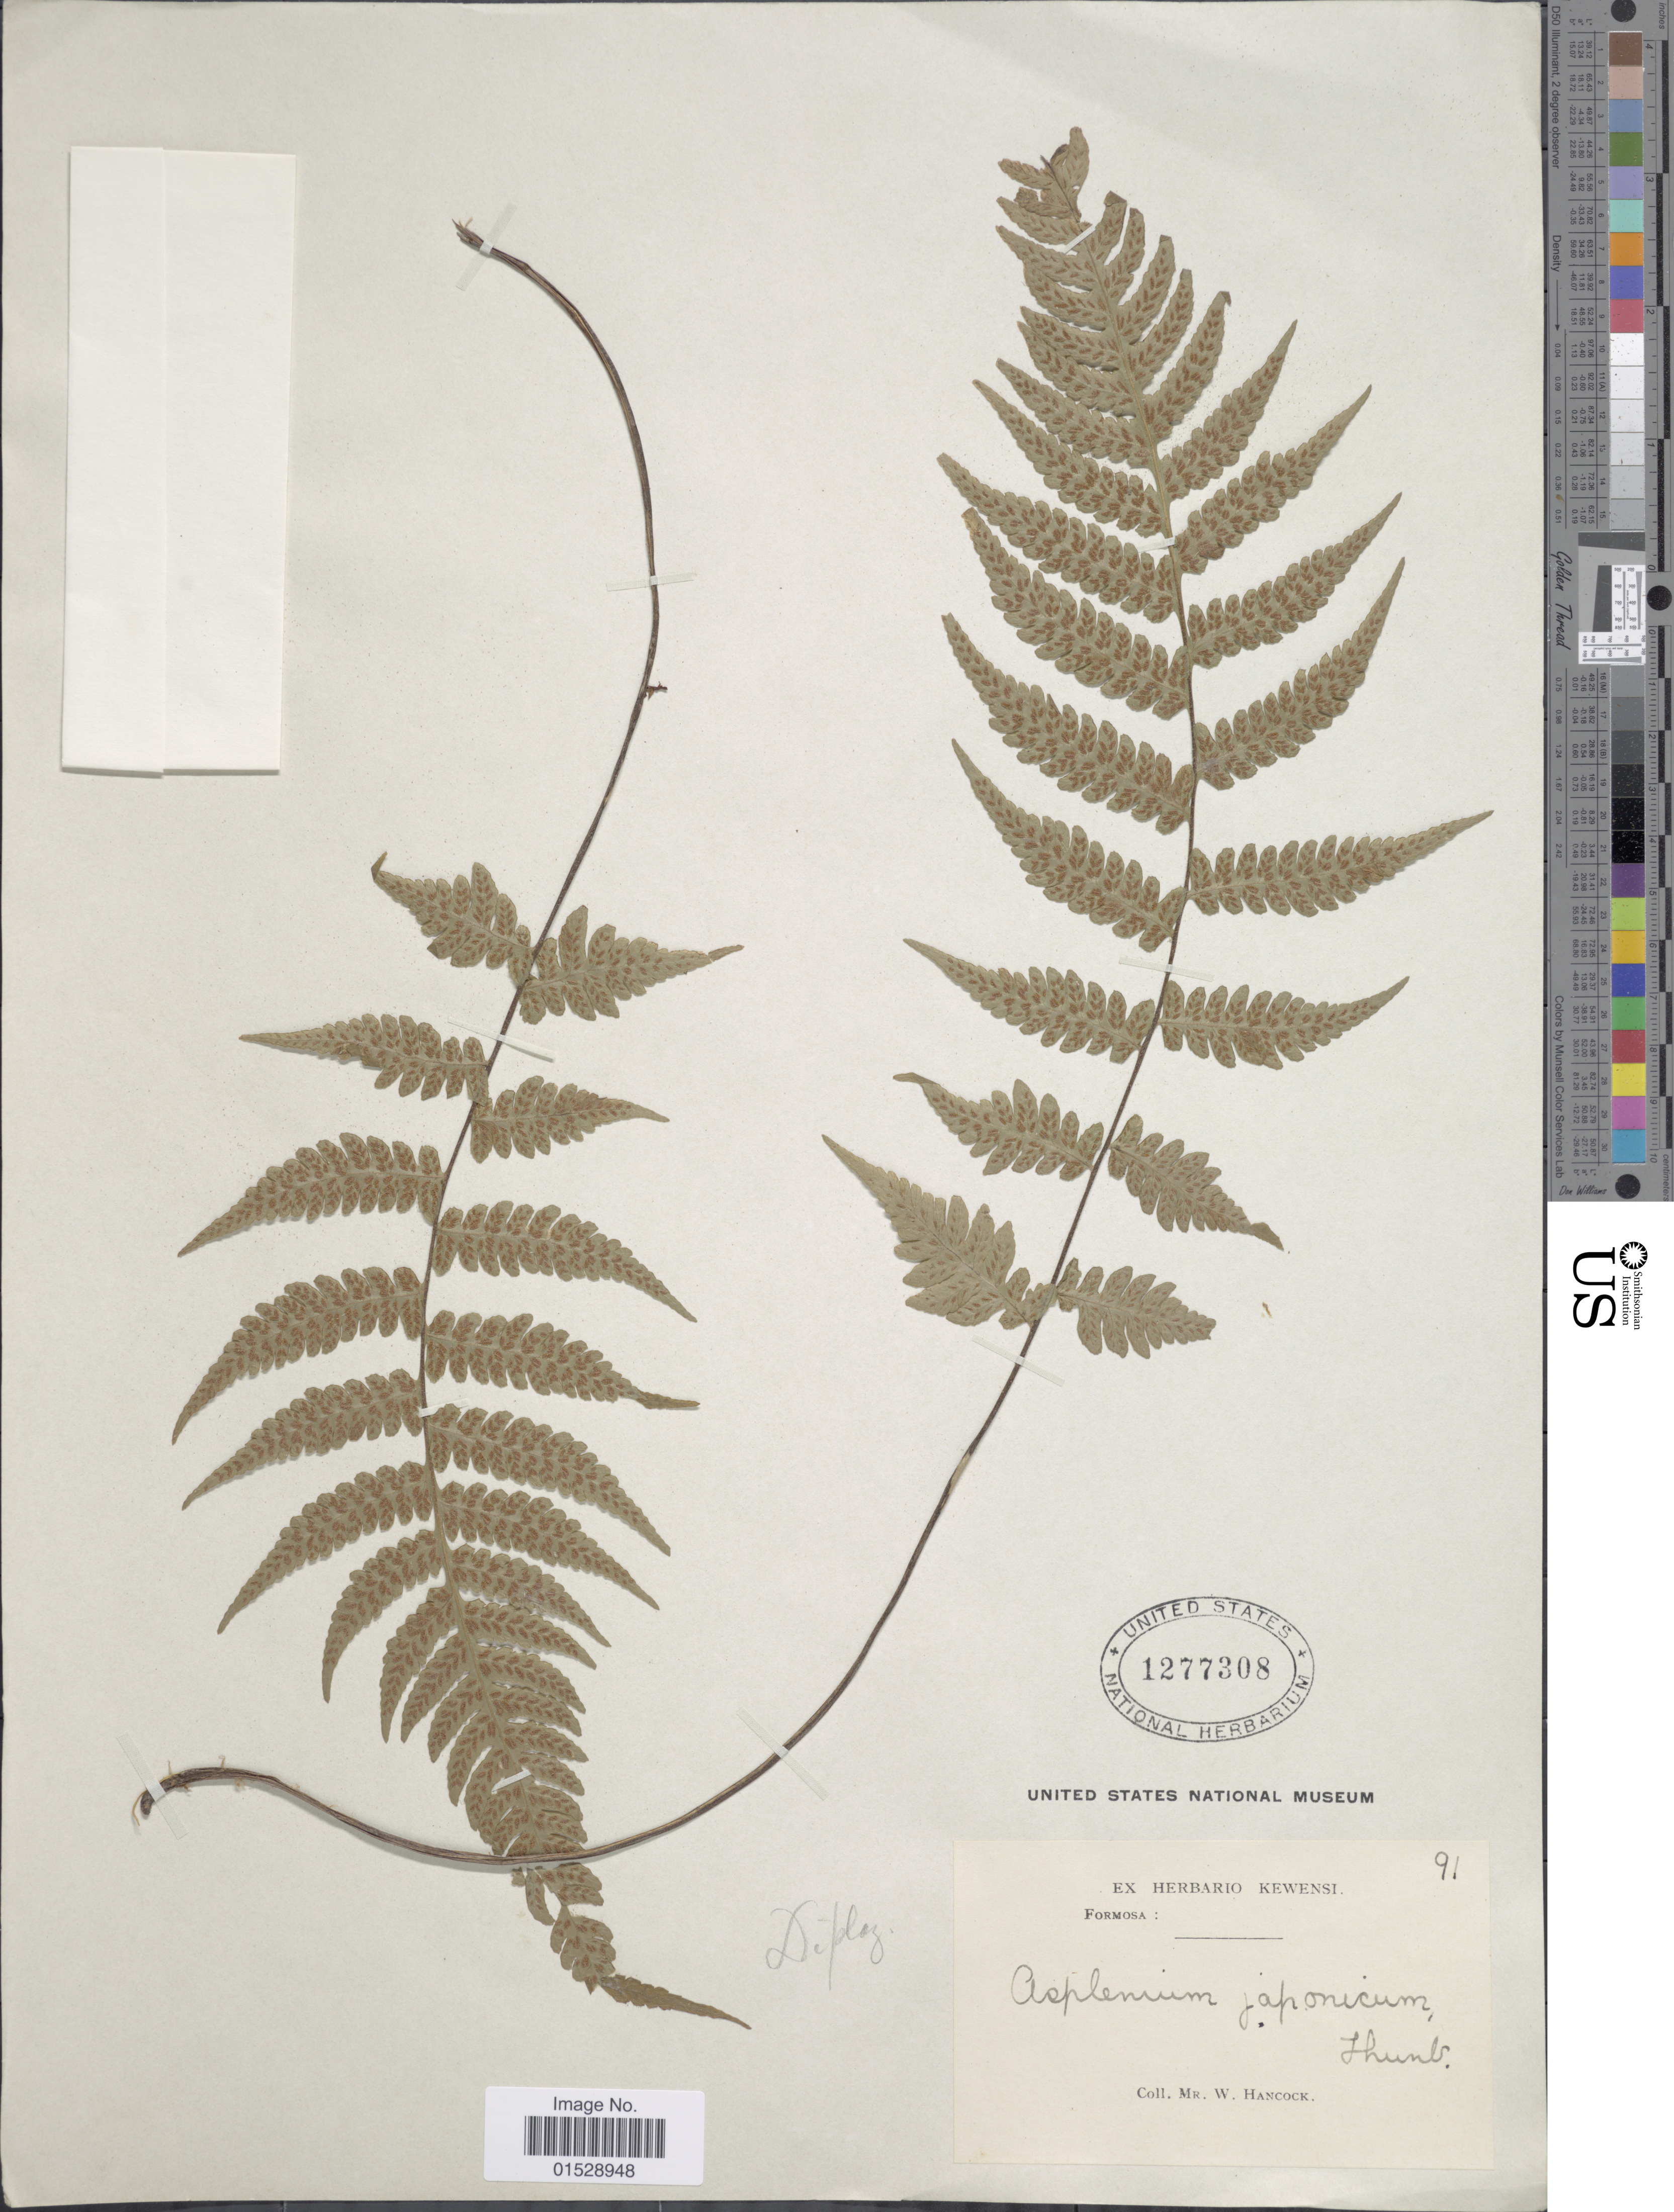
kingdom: Plantae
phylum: Tracheophyta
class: Polypodiopsida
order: Polypodiales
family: Athyriaceae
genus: Deparia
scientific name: Deparia japonica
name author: (Thunb.) M. Kato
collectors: W. Hancock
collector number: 91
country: Taiwan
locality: Formosa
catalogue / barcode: US 1277308